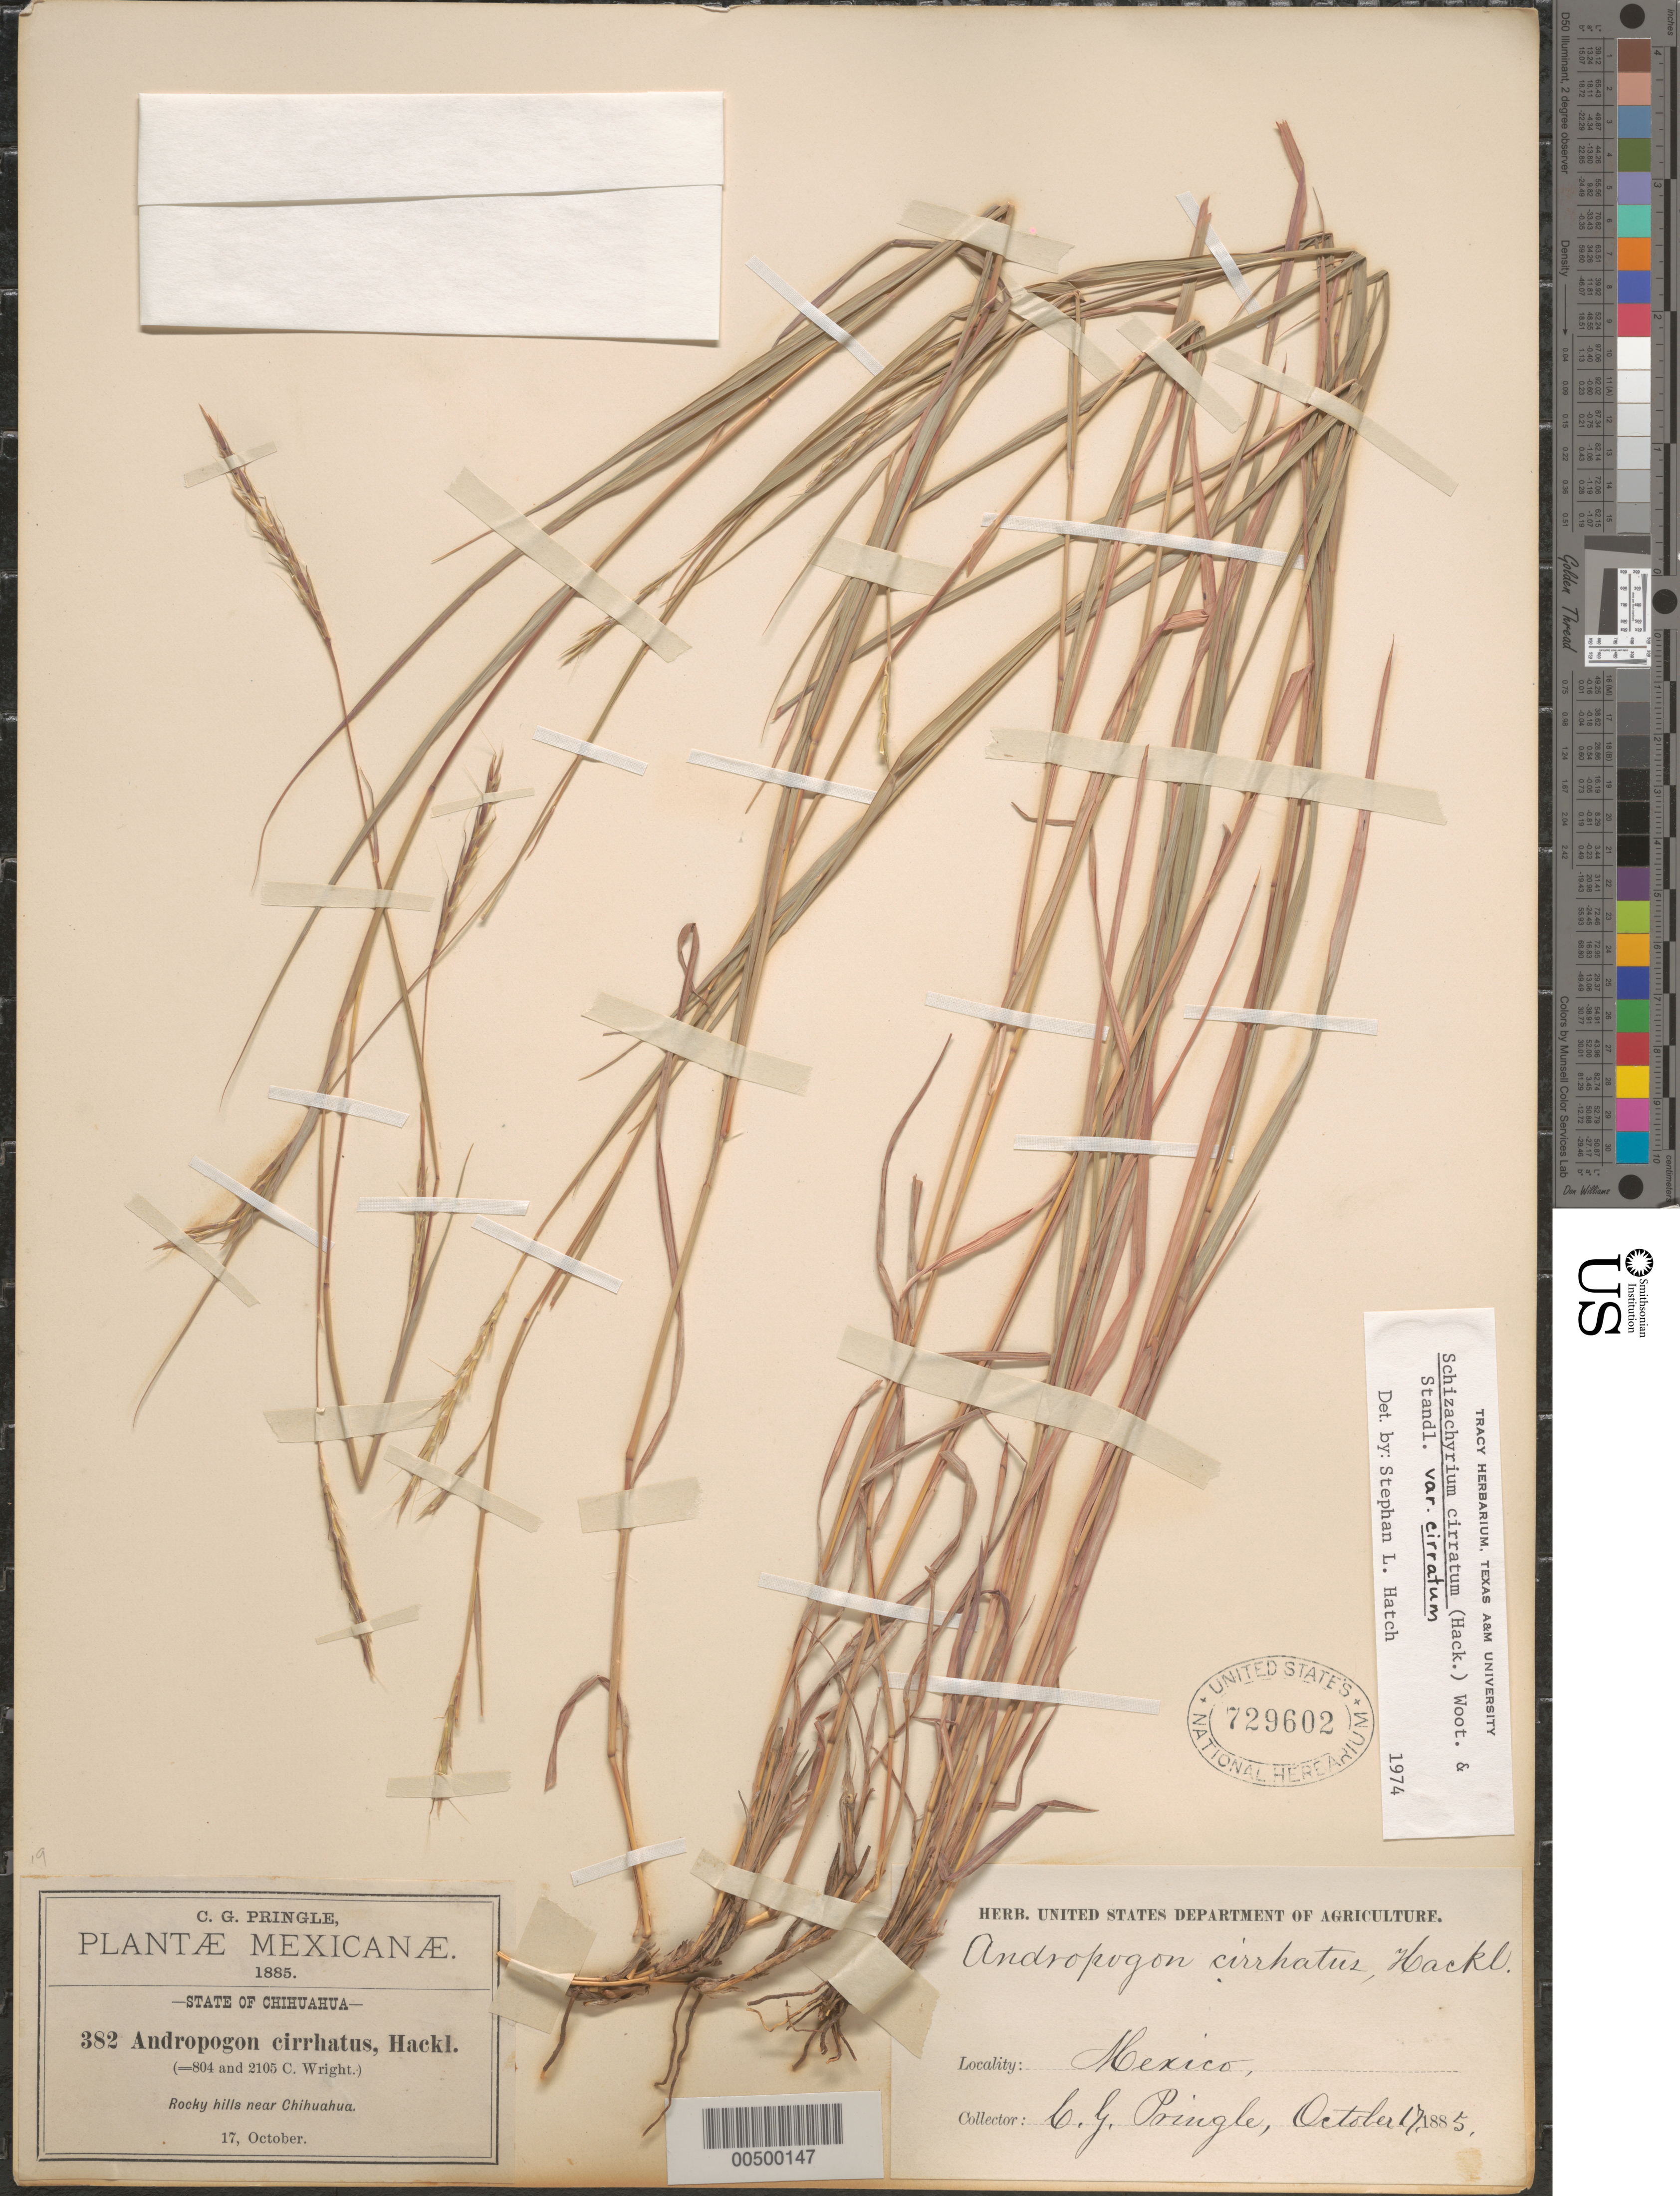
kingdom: Plantae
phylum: Tracheophyta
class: Liliopsida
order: Poales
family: Poaceae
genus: Schizachyrium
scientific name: Schizachyrium cirratum var. cirratum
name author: (Hack.) Wooton & Standl.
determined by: Hatch, S. L.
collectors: C. G. Pringle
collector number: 382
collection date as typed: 17 Oct 1885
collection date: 1885-10-17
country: Mexico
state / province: Chihuahua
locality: Near Chihuahua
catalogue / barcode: US 729602